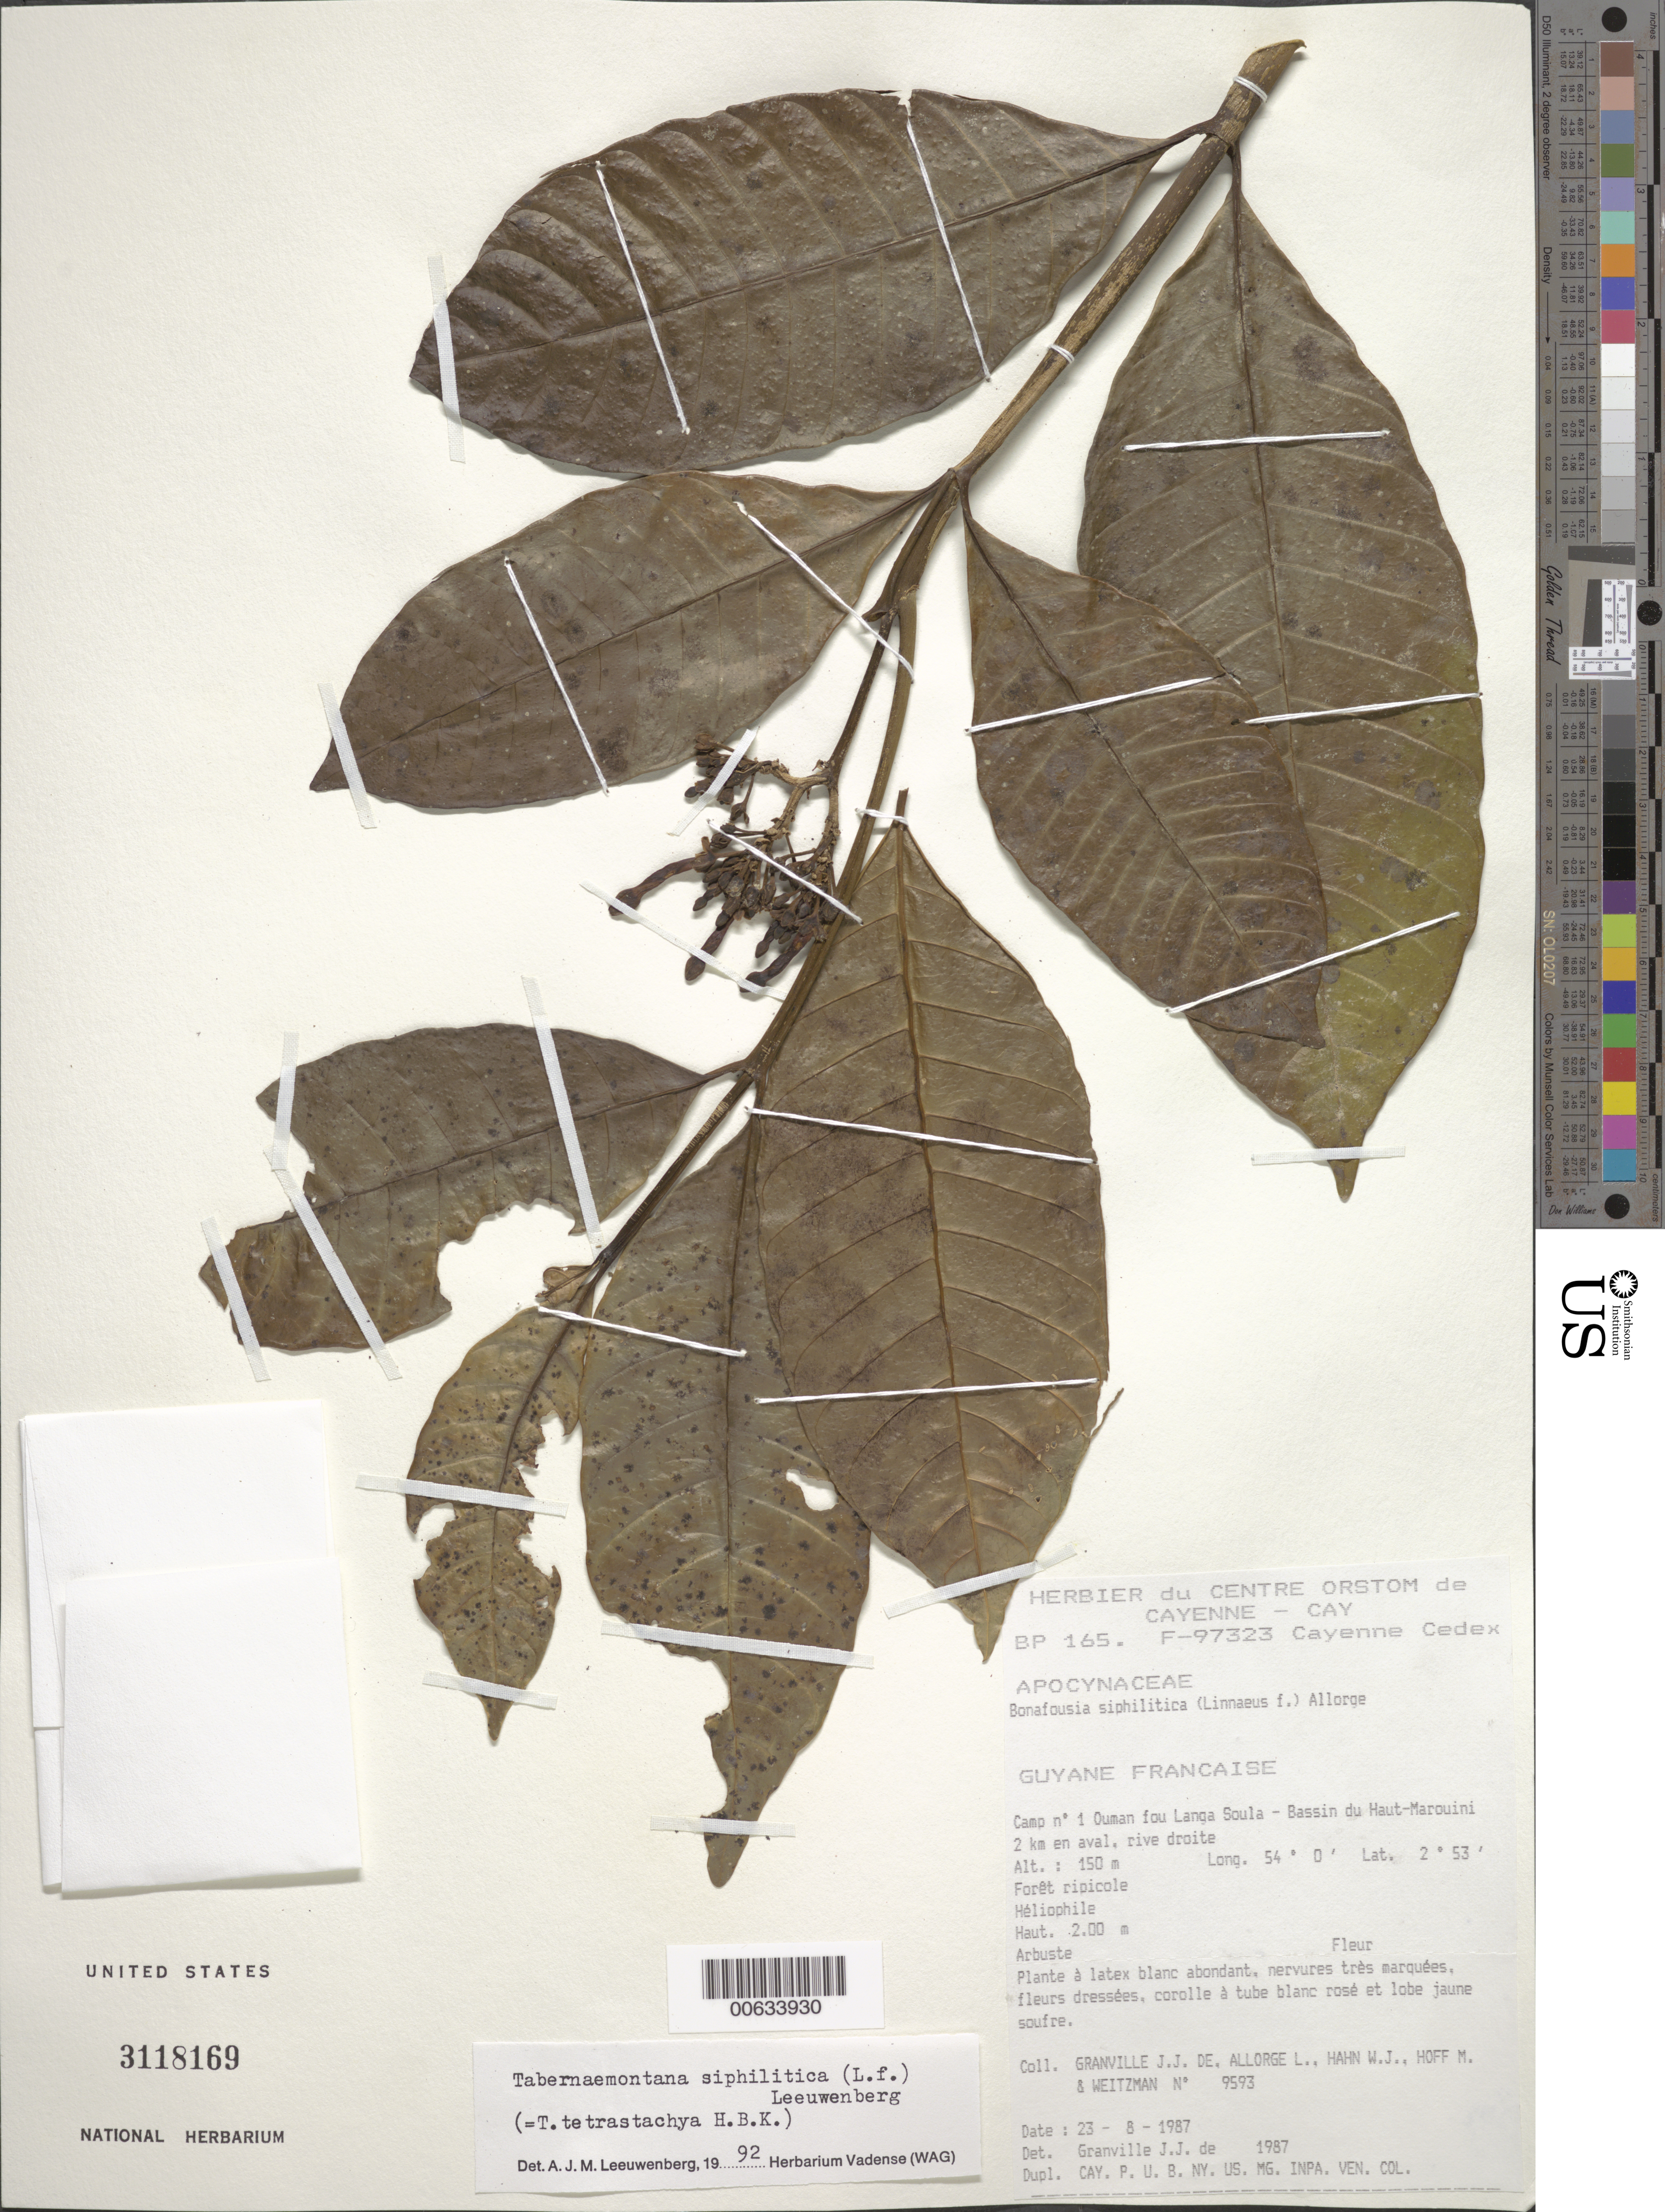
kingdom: Plantae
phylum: Tracheophyta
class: Magnoliopsida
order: Gentianales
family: Apocynaceae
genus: Tabernaemontana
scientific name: Tabernaemontana siphilitica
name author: (L. f.) Leeuwenb.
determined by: Leeuwenberg, A. J. M.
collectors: J.-J. de Granville, L. Allorge, W. J. Hahn, M. Hoff & A. L. Weitzman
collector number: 9593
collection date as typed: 23-Aug-87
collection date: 1987-08-23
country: French Guiana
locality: Ouman fou Langa Soula, Camp #1, Bassin du Haut-Marouini, 2 km en aval, rive droite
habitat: Forêt ripicole, héliophile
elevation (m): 150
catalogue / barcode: US 3118169